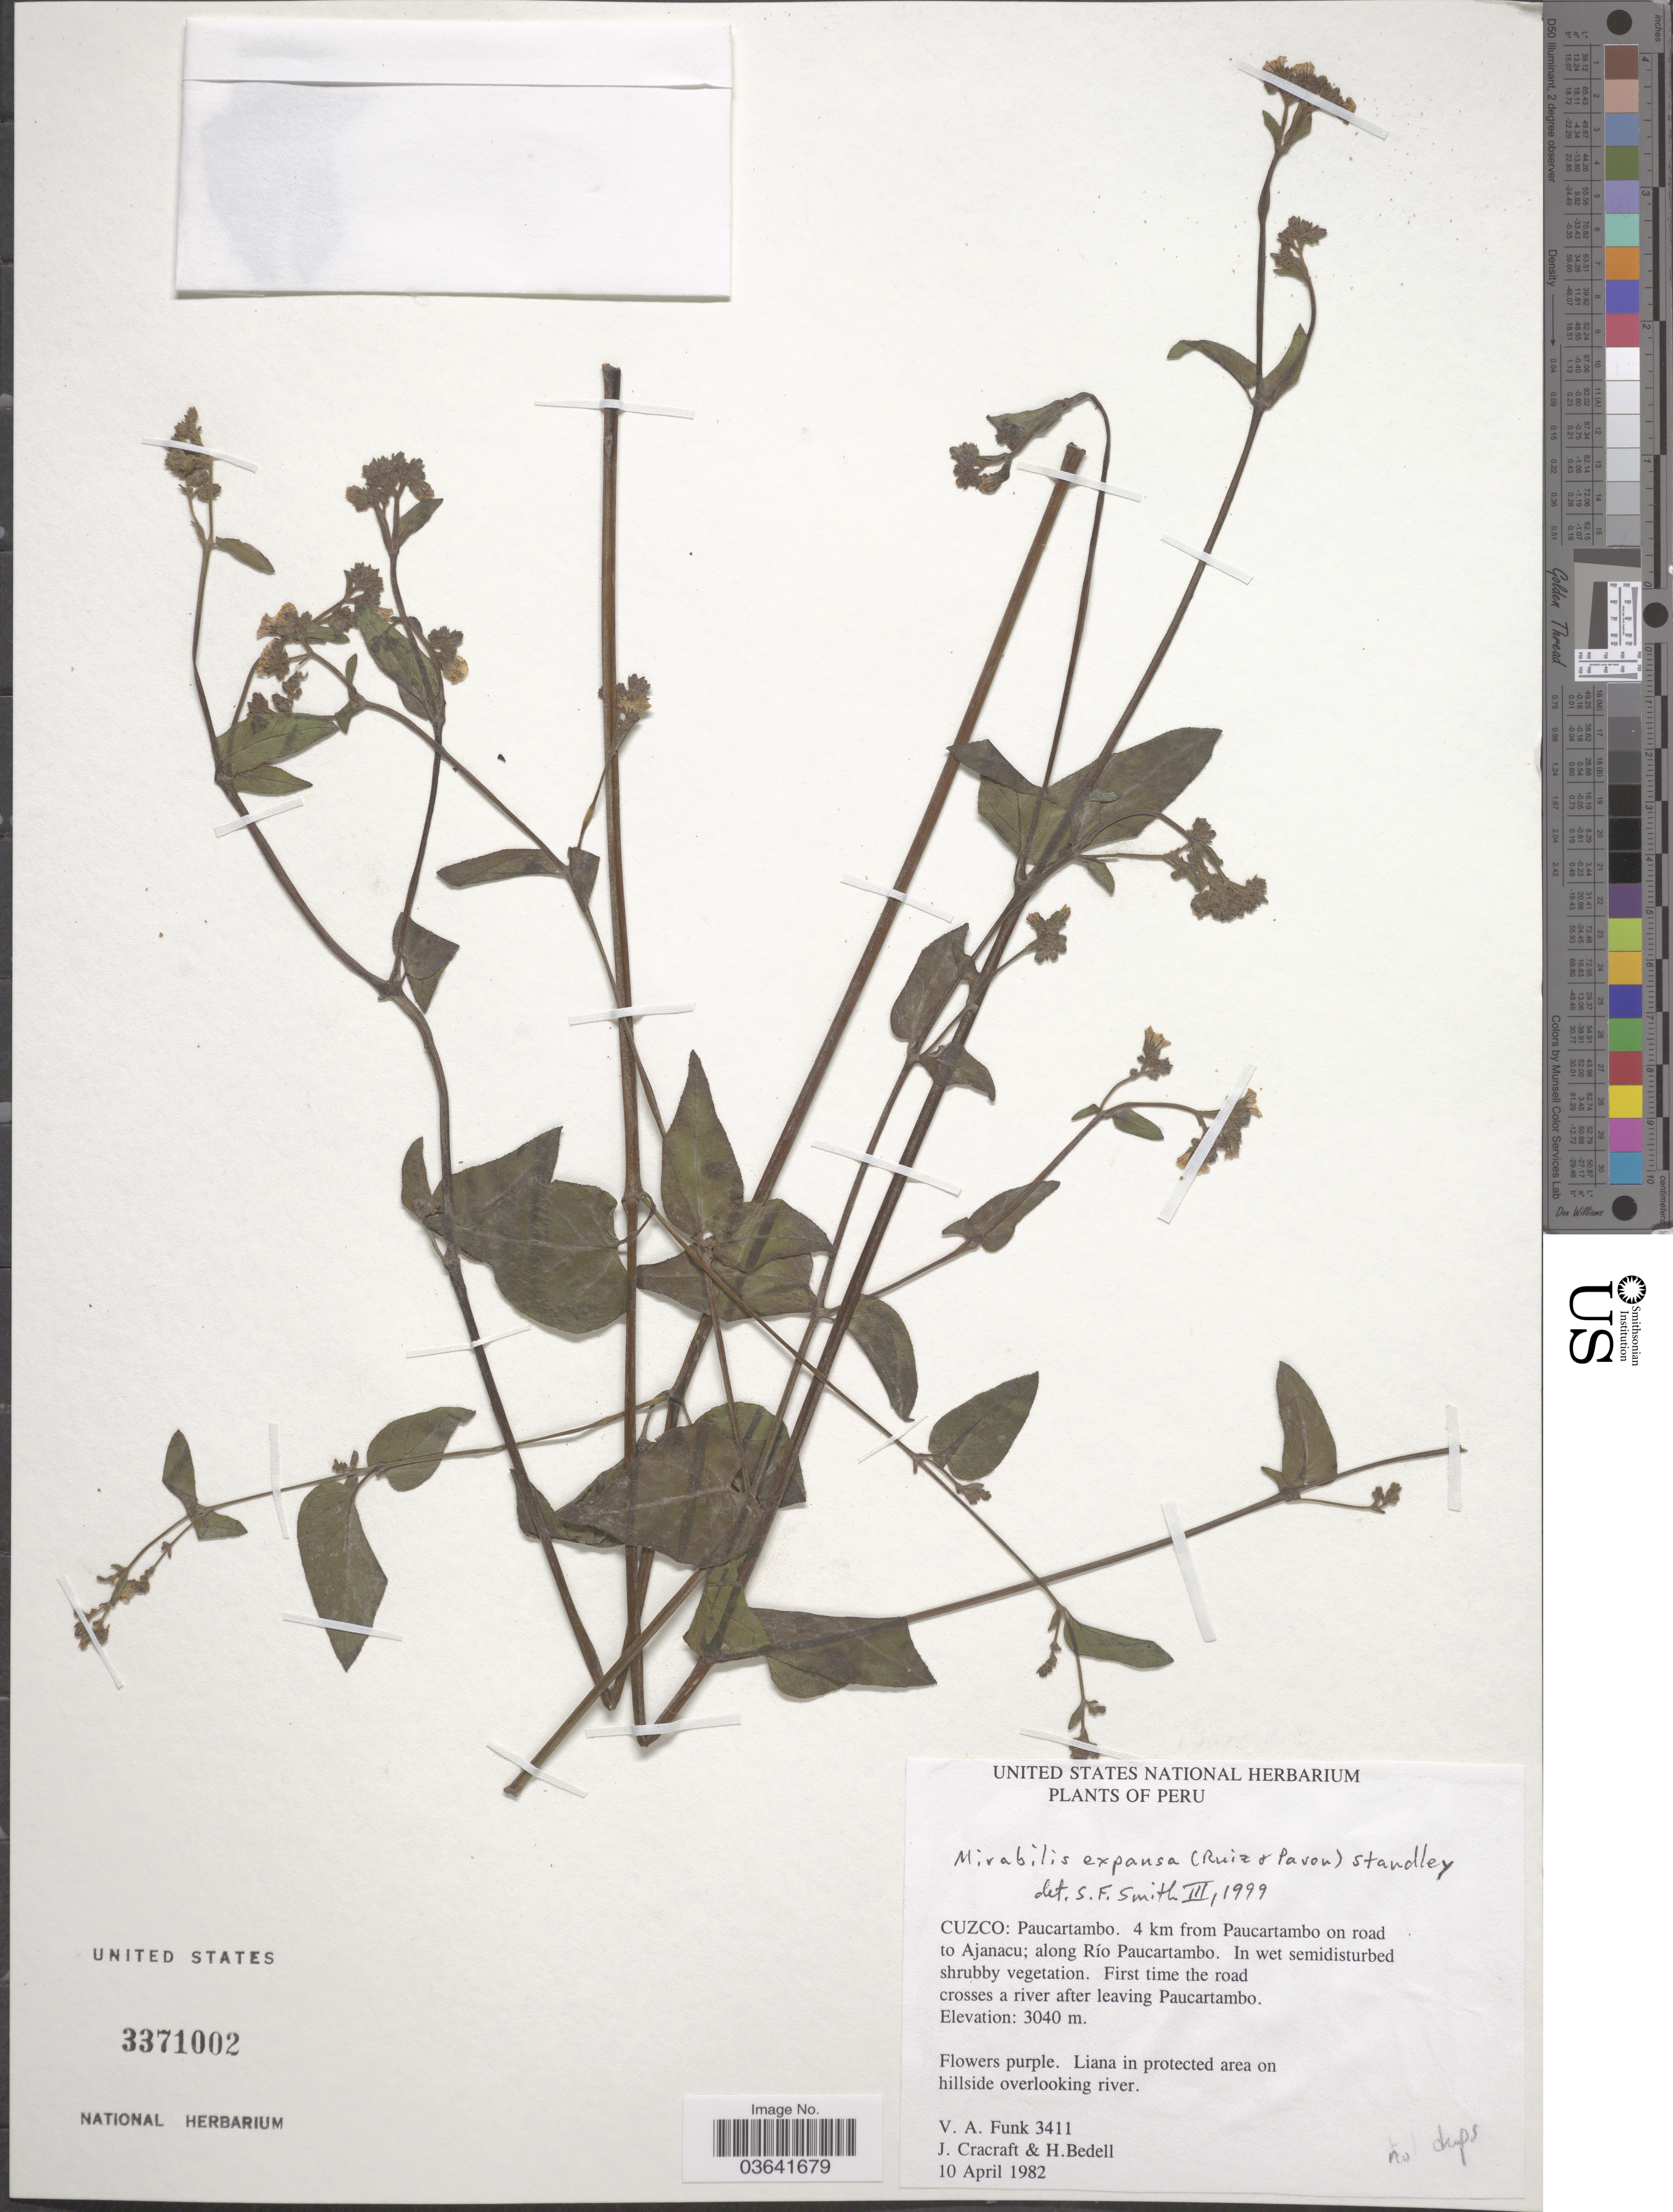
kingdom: Plantae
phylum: Tracheophyta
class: Magnoliopsida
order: Caryophyllales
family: Nyctaginaceae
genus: Mirabilis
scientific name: Mirabilis expansa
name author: (Ruiz & Pav.) Standl.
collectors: V. Funk, J. L. Cracraft & H. Bedell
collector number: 3411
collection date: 1982-04-10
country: Peru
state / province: Cusco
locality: Cuzco: Paucartambo. 4 km from Paucartambo on road to Ajanacu; along Río Paucartambo.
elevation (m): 3040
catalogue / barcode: US 3371002